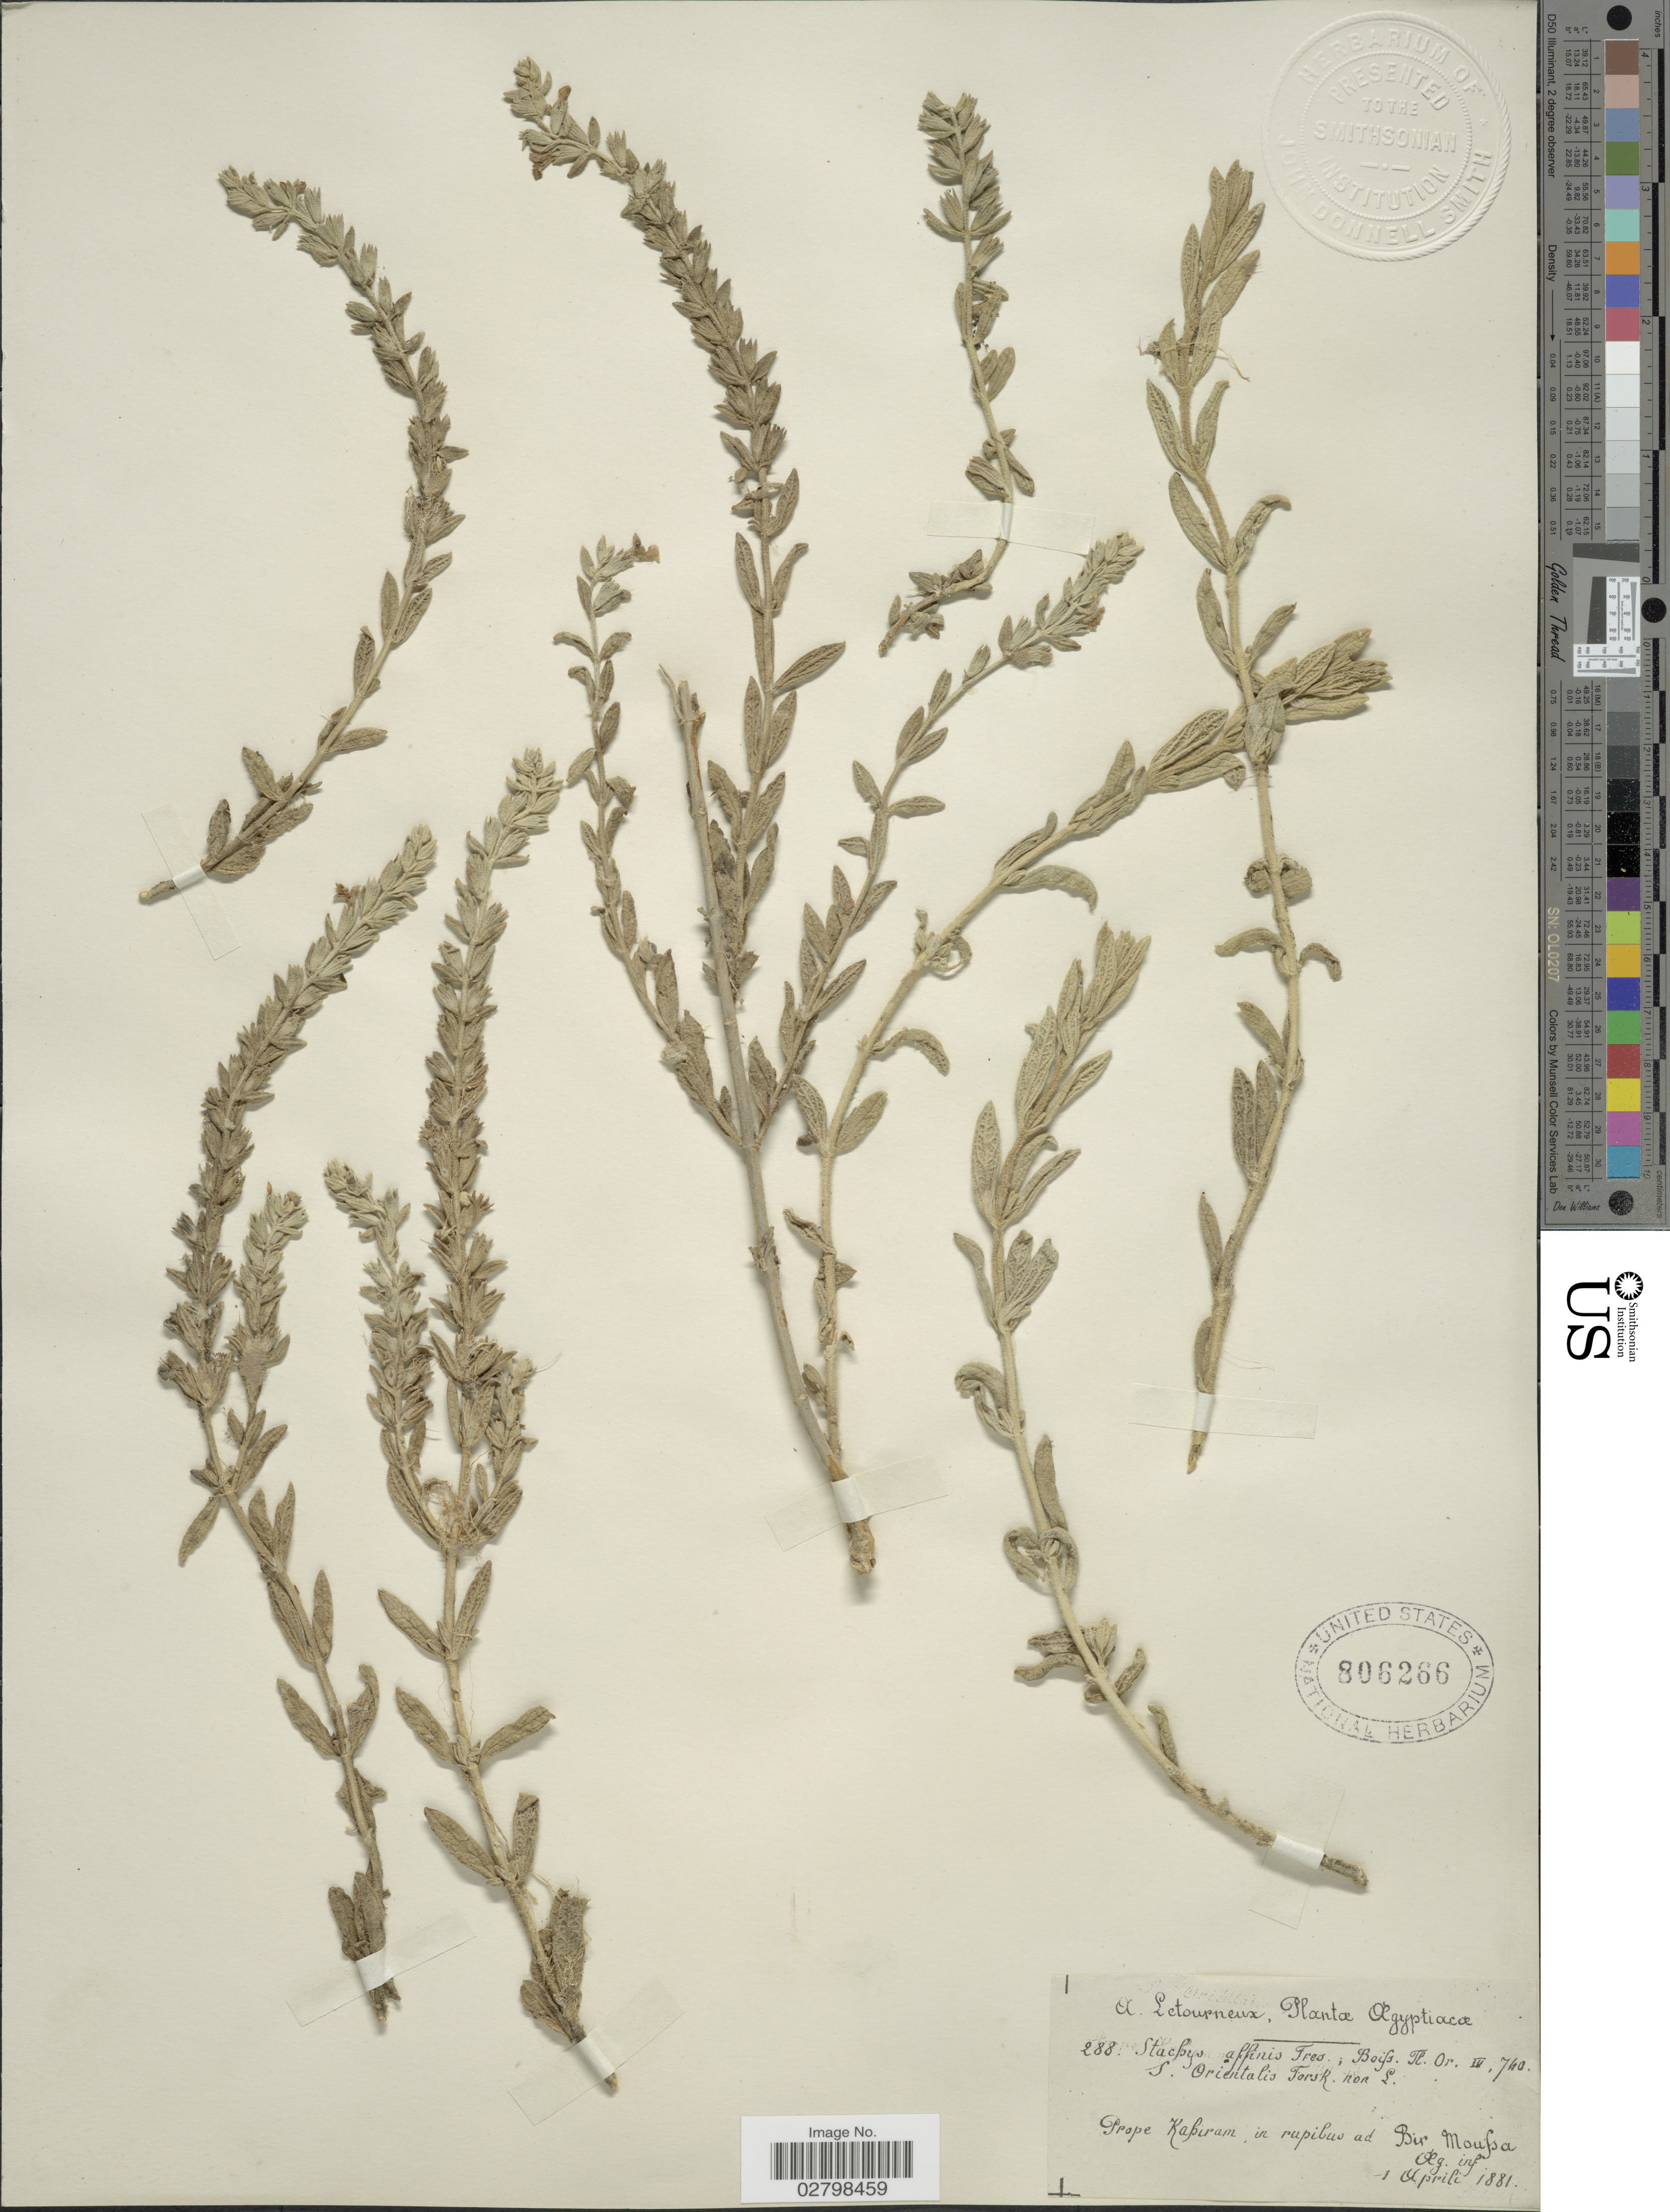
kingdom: Plantae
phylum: Tracheophyta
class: Magnoliopsida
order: Lamiales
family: Lamiaceae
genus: Stachys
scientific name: Stachys affinis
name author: Bunge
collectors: A. Letourneux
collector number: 288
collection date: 1881-04-01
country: Egypt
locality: Prope Kapiram, in rupibus ad Bir Moufsa. Olg inf.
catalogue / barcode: US 806266